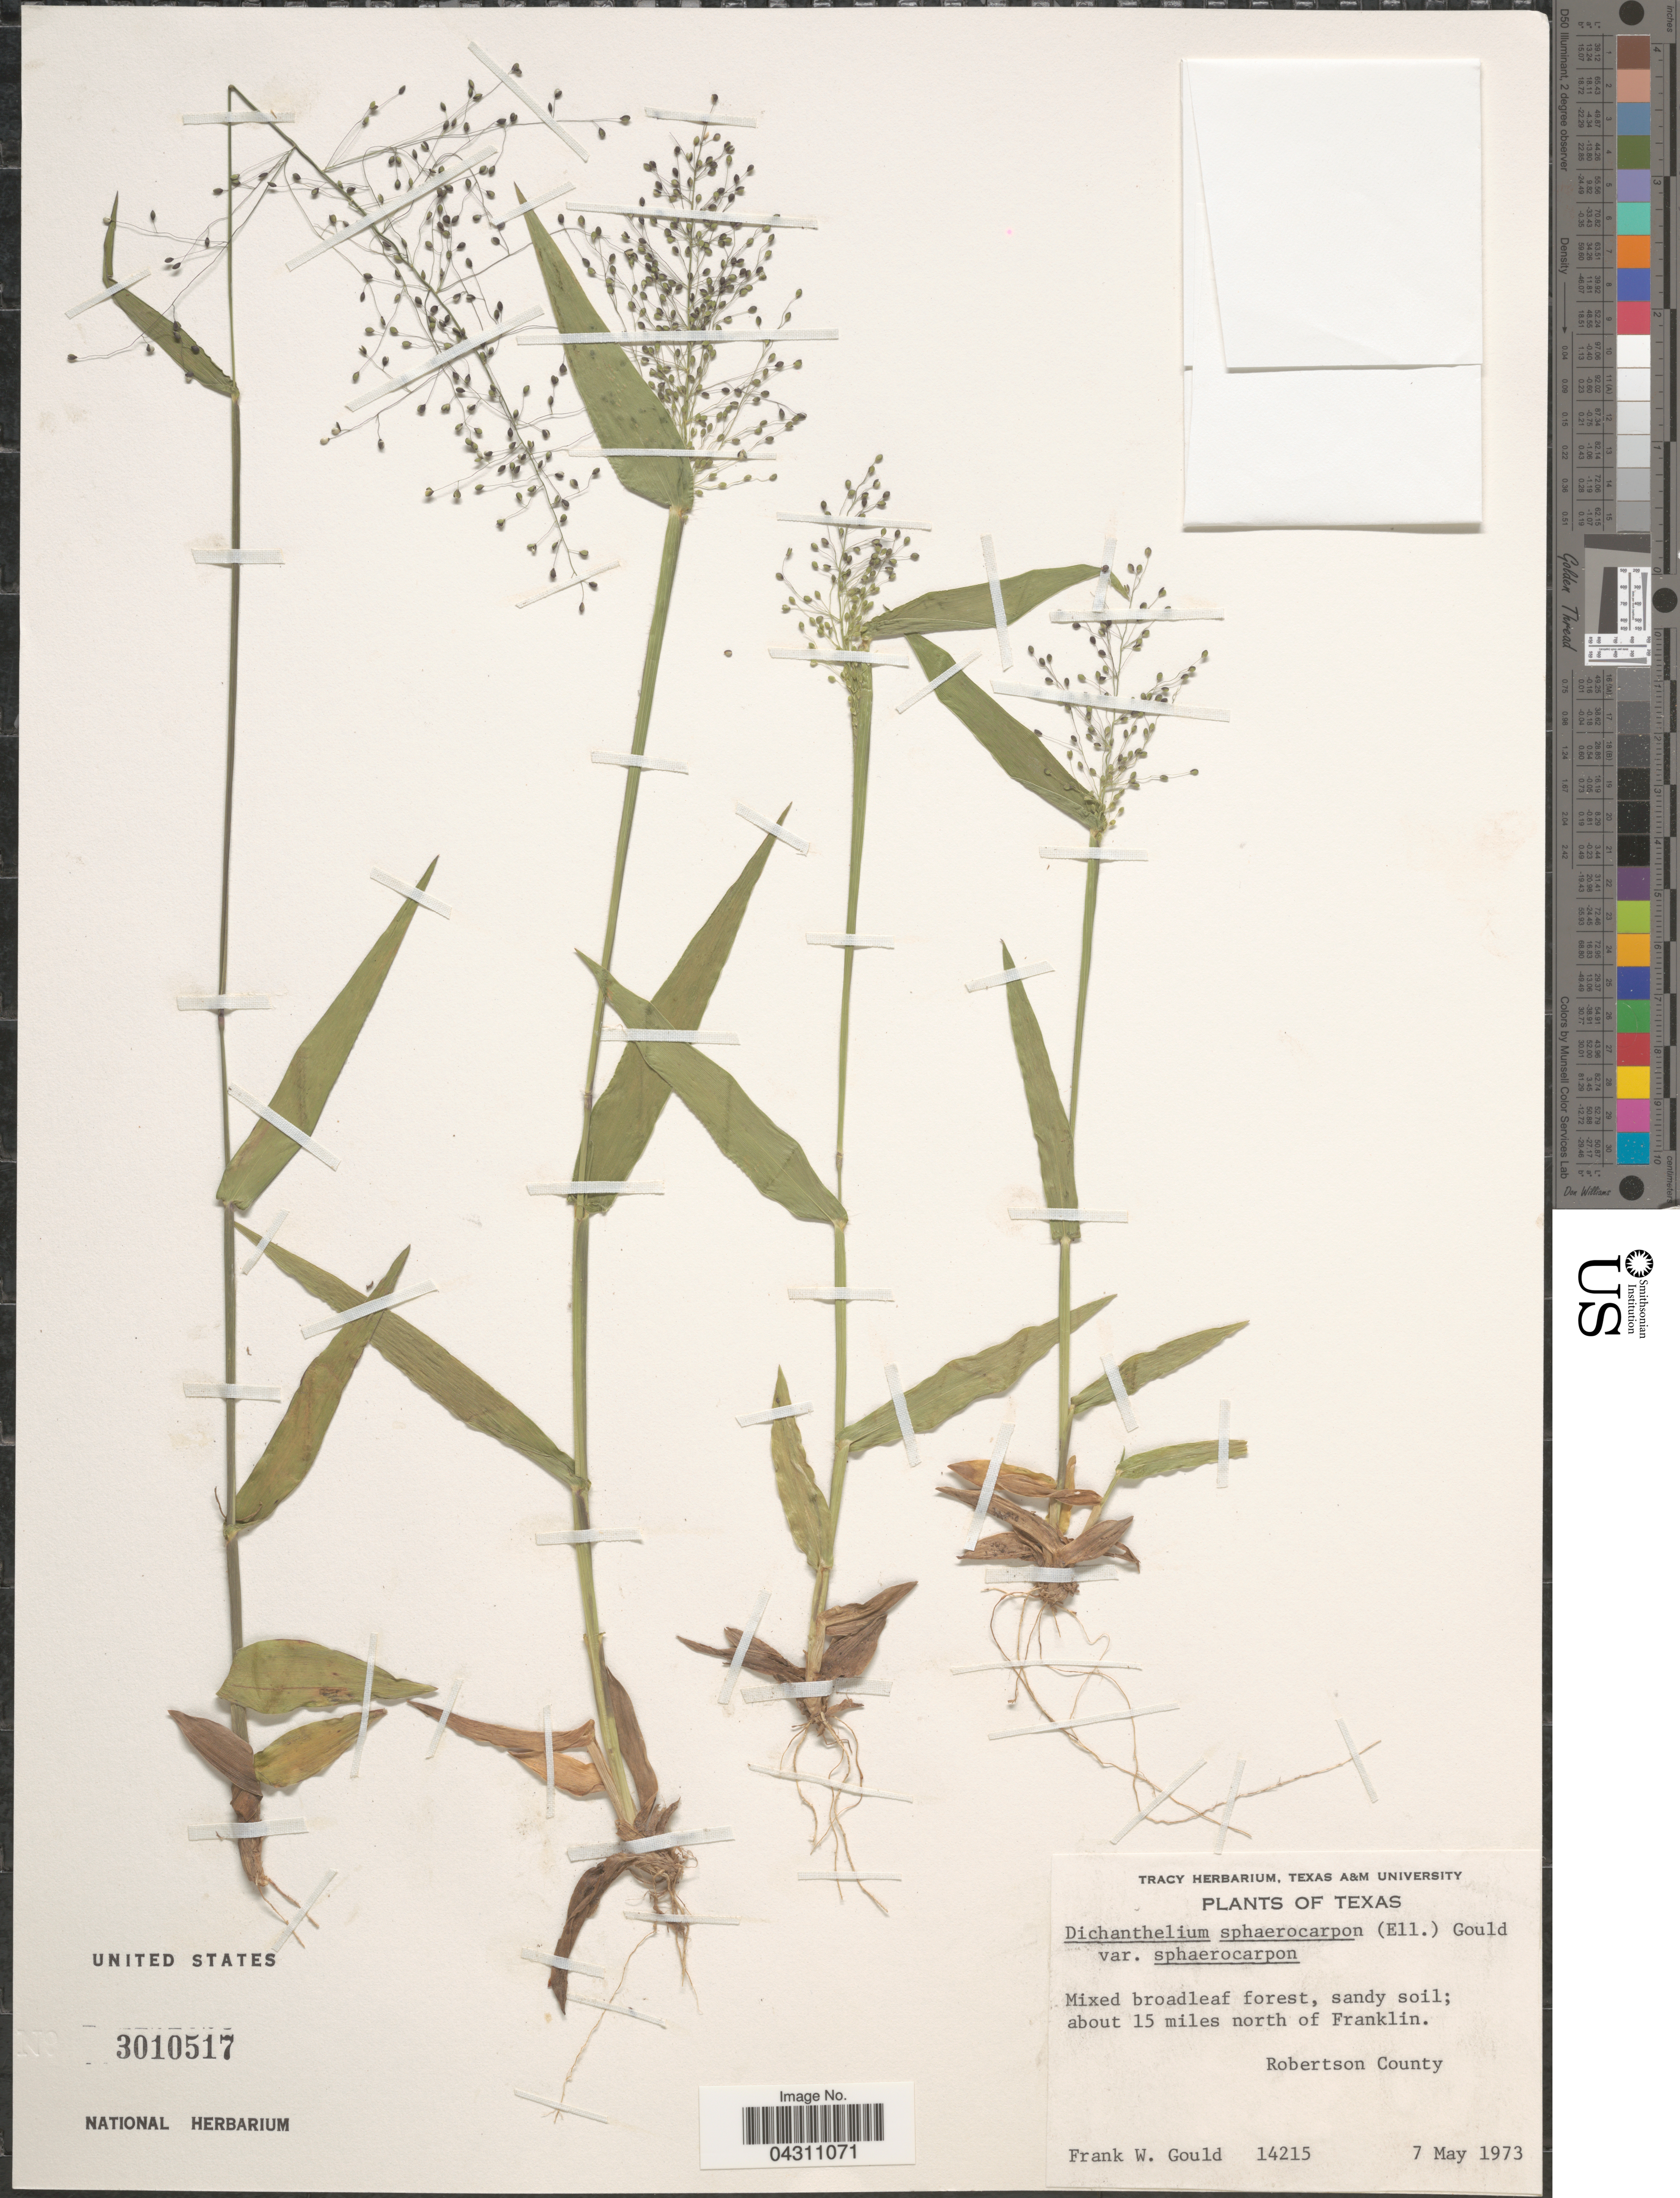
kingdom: Plantae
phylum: Tracheophyta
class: Liliopsida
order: Poales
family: Poaceae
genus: Dichanthelium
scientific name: Dichanthelium sphaerocarpon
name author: (Elliott) Gould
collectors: F. W. Gould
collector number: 14215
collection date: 1973-05-07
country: United States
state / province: Texas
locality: About 15 miles north of Franklin. Robertson County.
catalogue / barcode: US 3010517